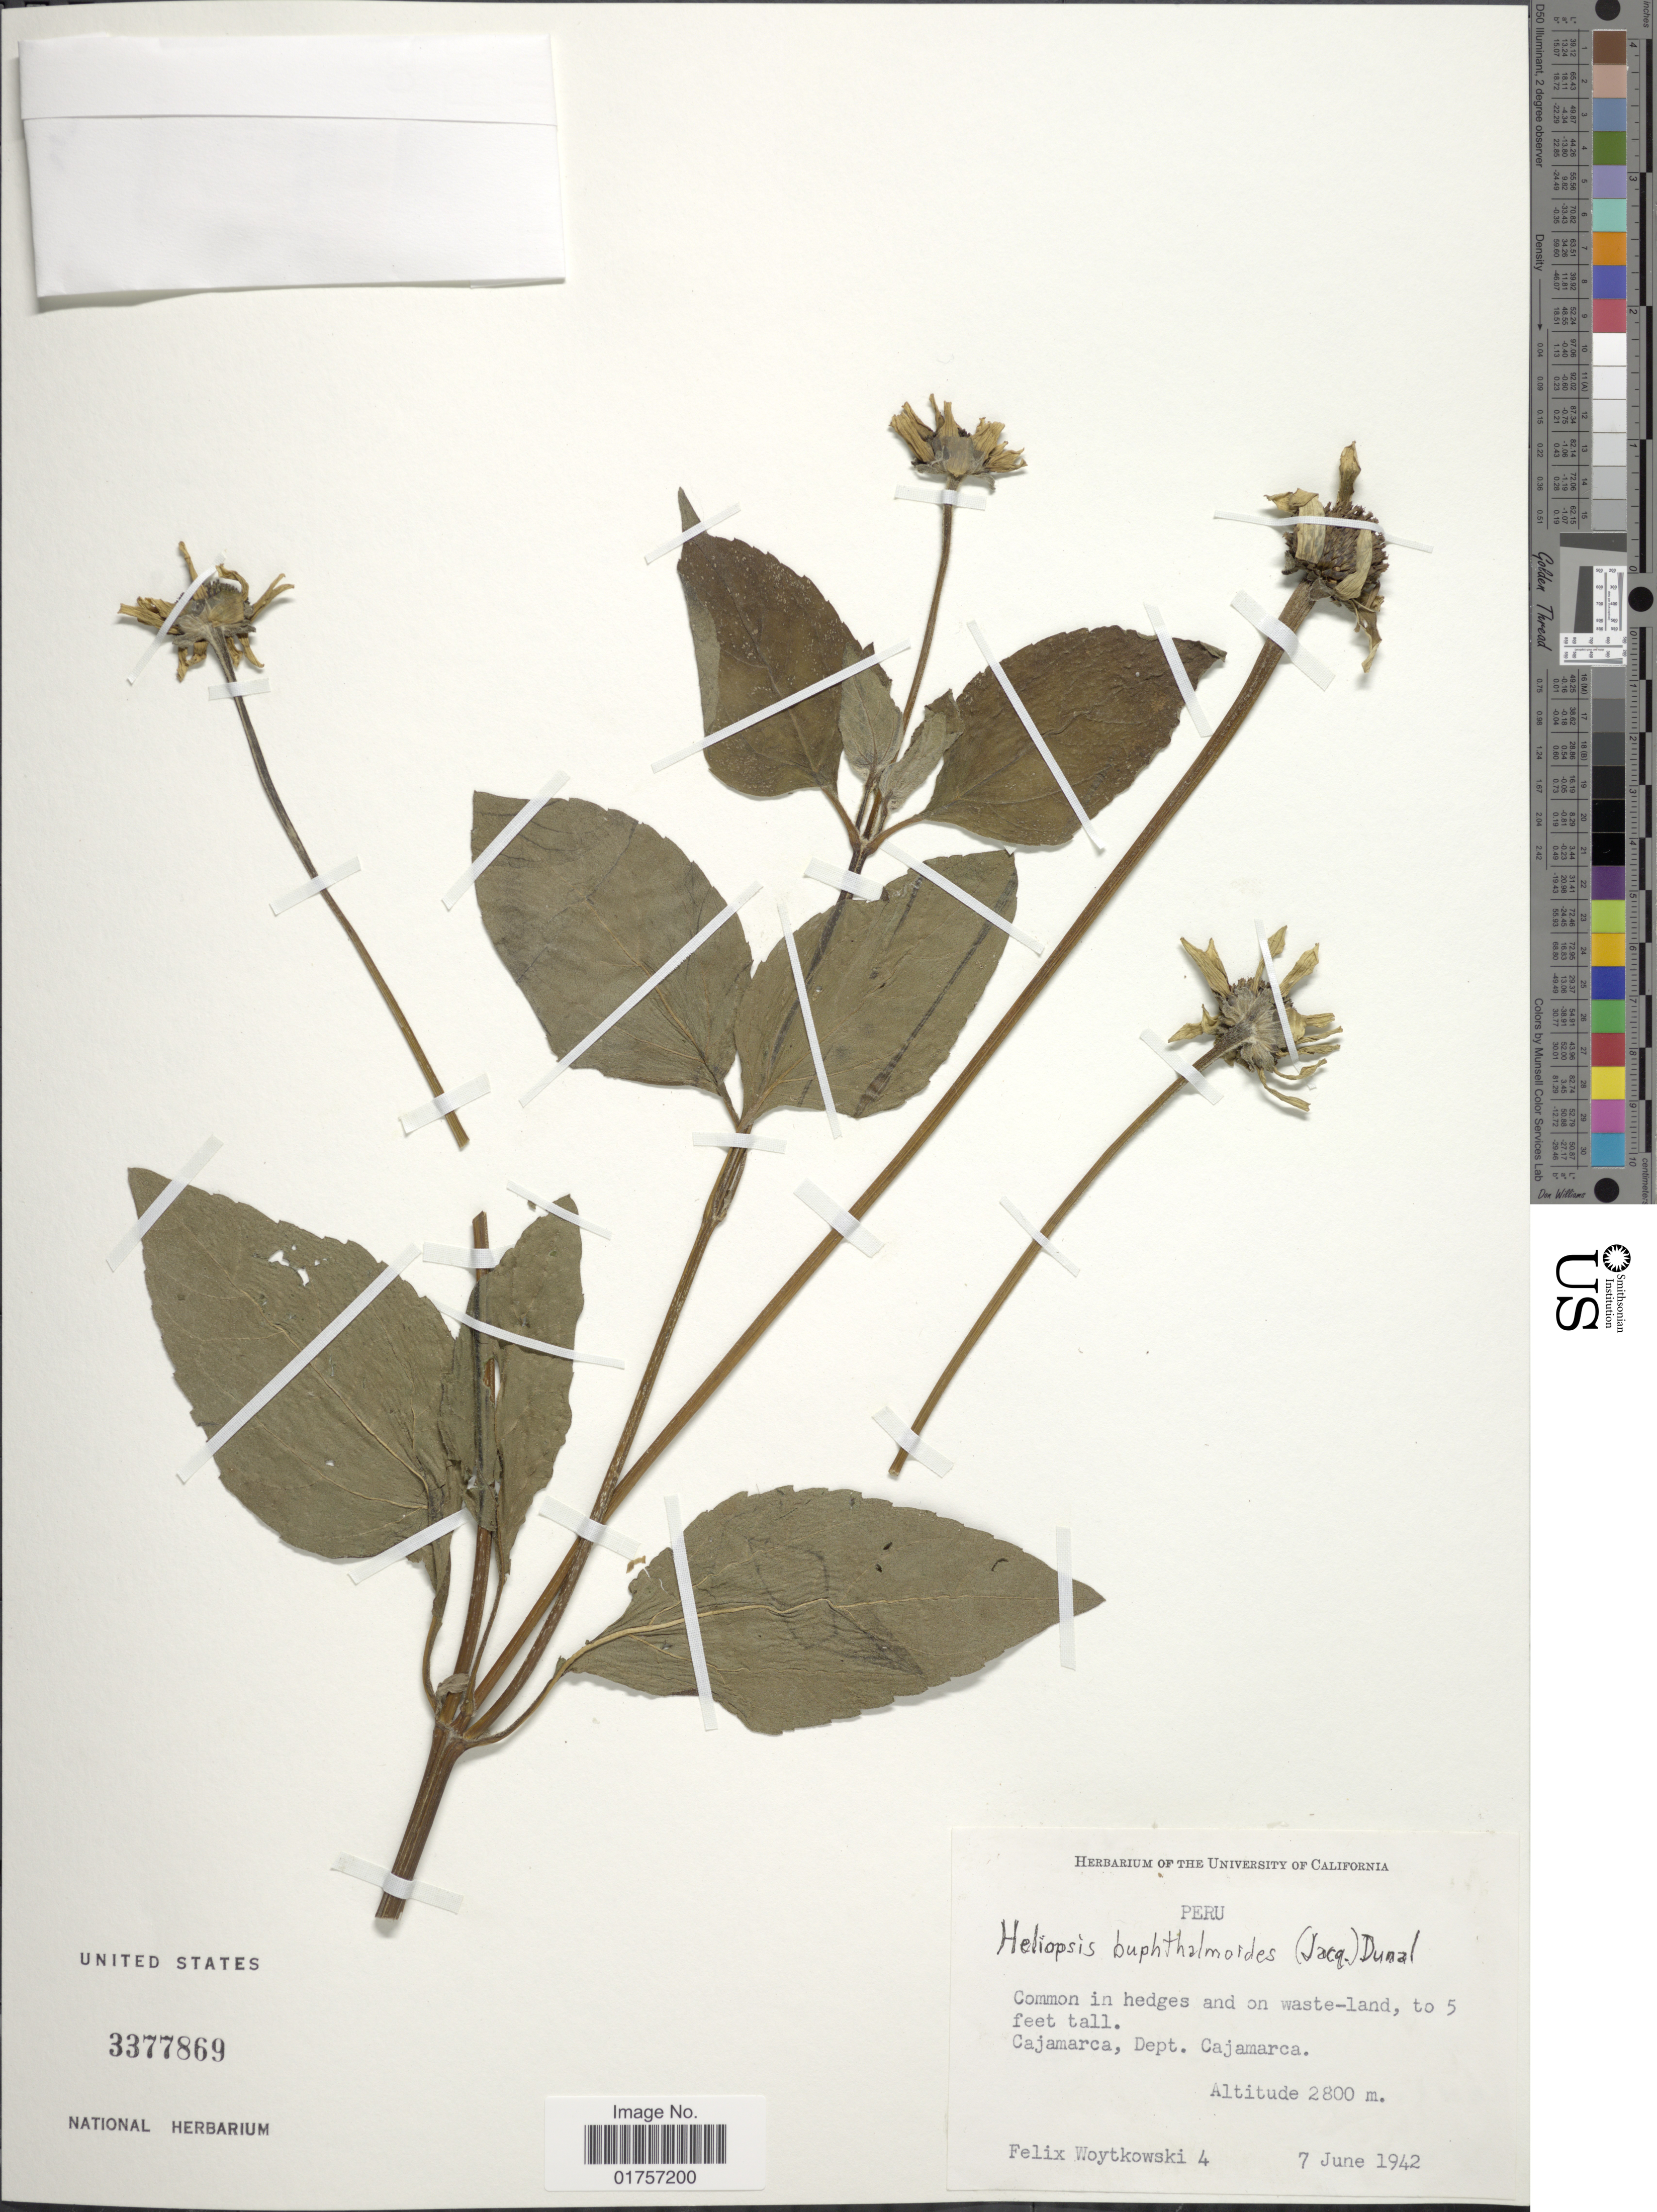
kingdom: Plantae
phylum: Tracheophyta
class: Magnoliopsida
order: Asterales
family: Asteraceae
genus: Heliopsis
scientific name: Heliopsis buphthalmoides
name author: (Jacq.) Dunal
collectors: F. Woytkowski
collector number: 4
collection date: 1942-06-07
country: Peru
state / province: Cajamarca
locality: Cajamarca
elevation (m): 2800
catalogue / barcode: US 3377869